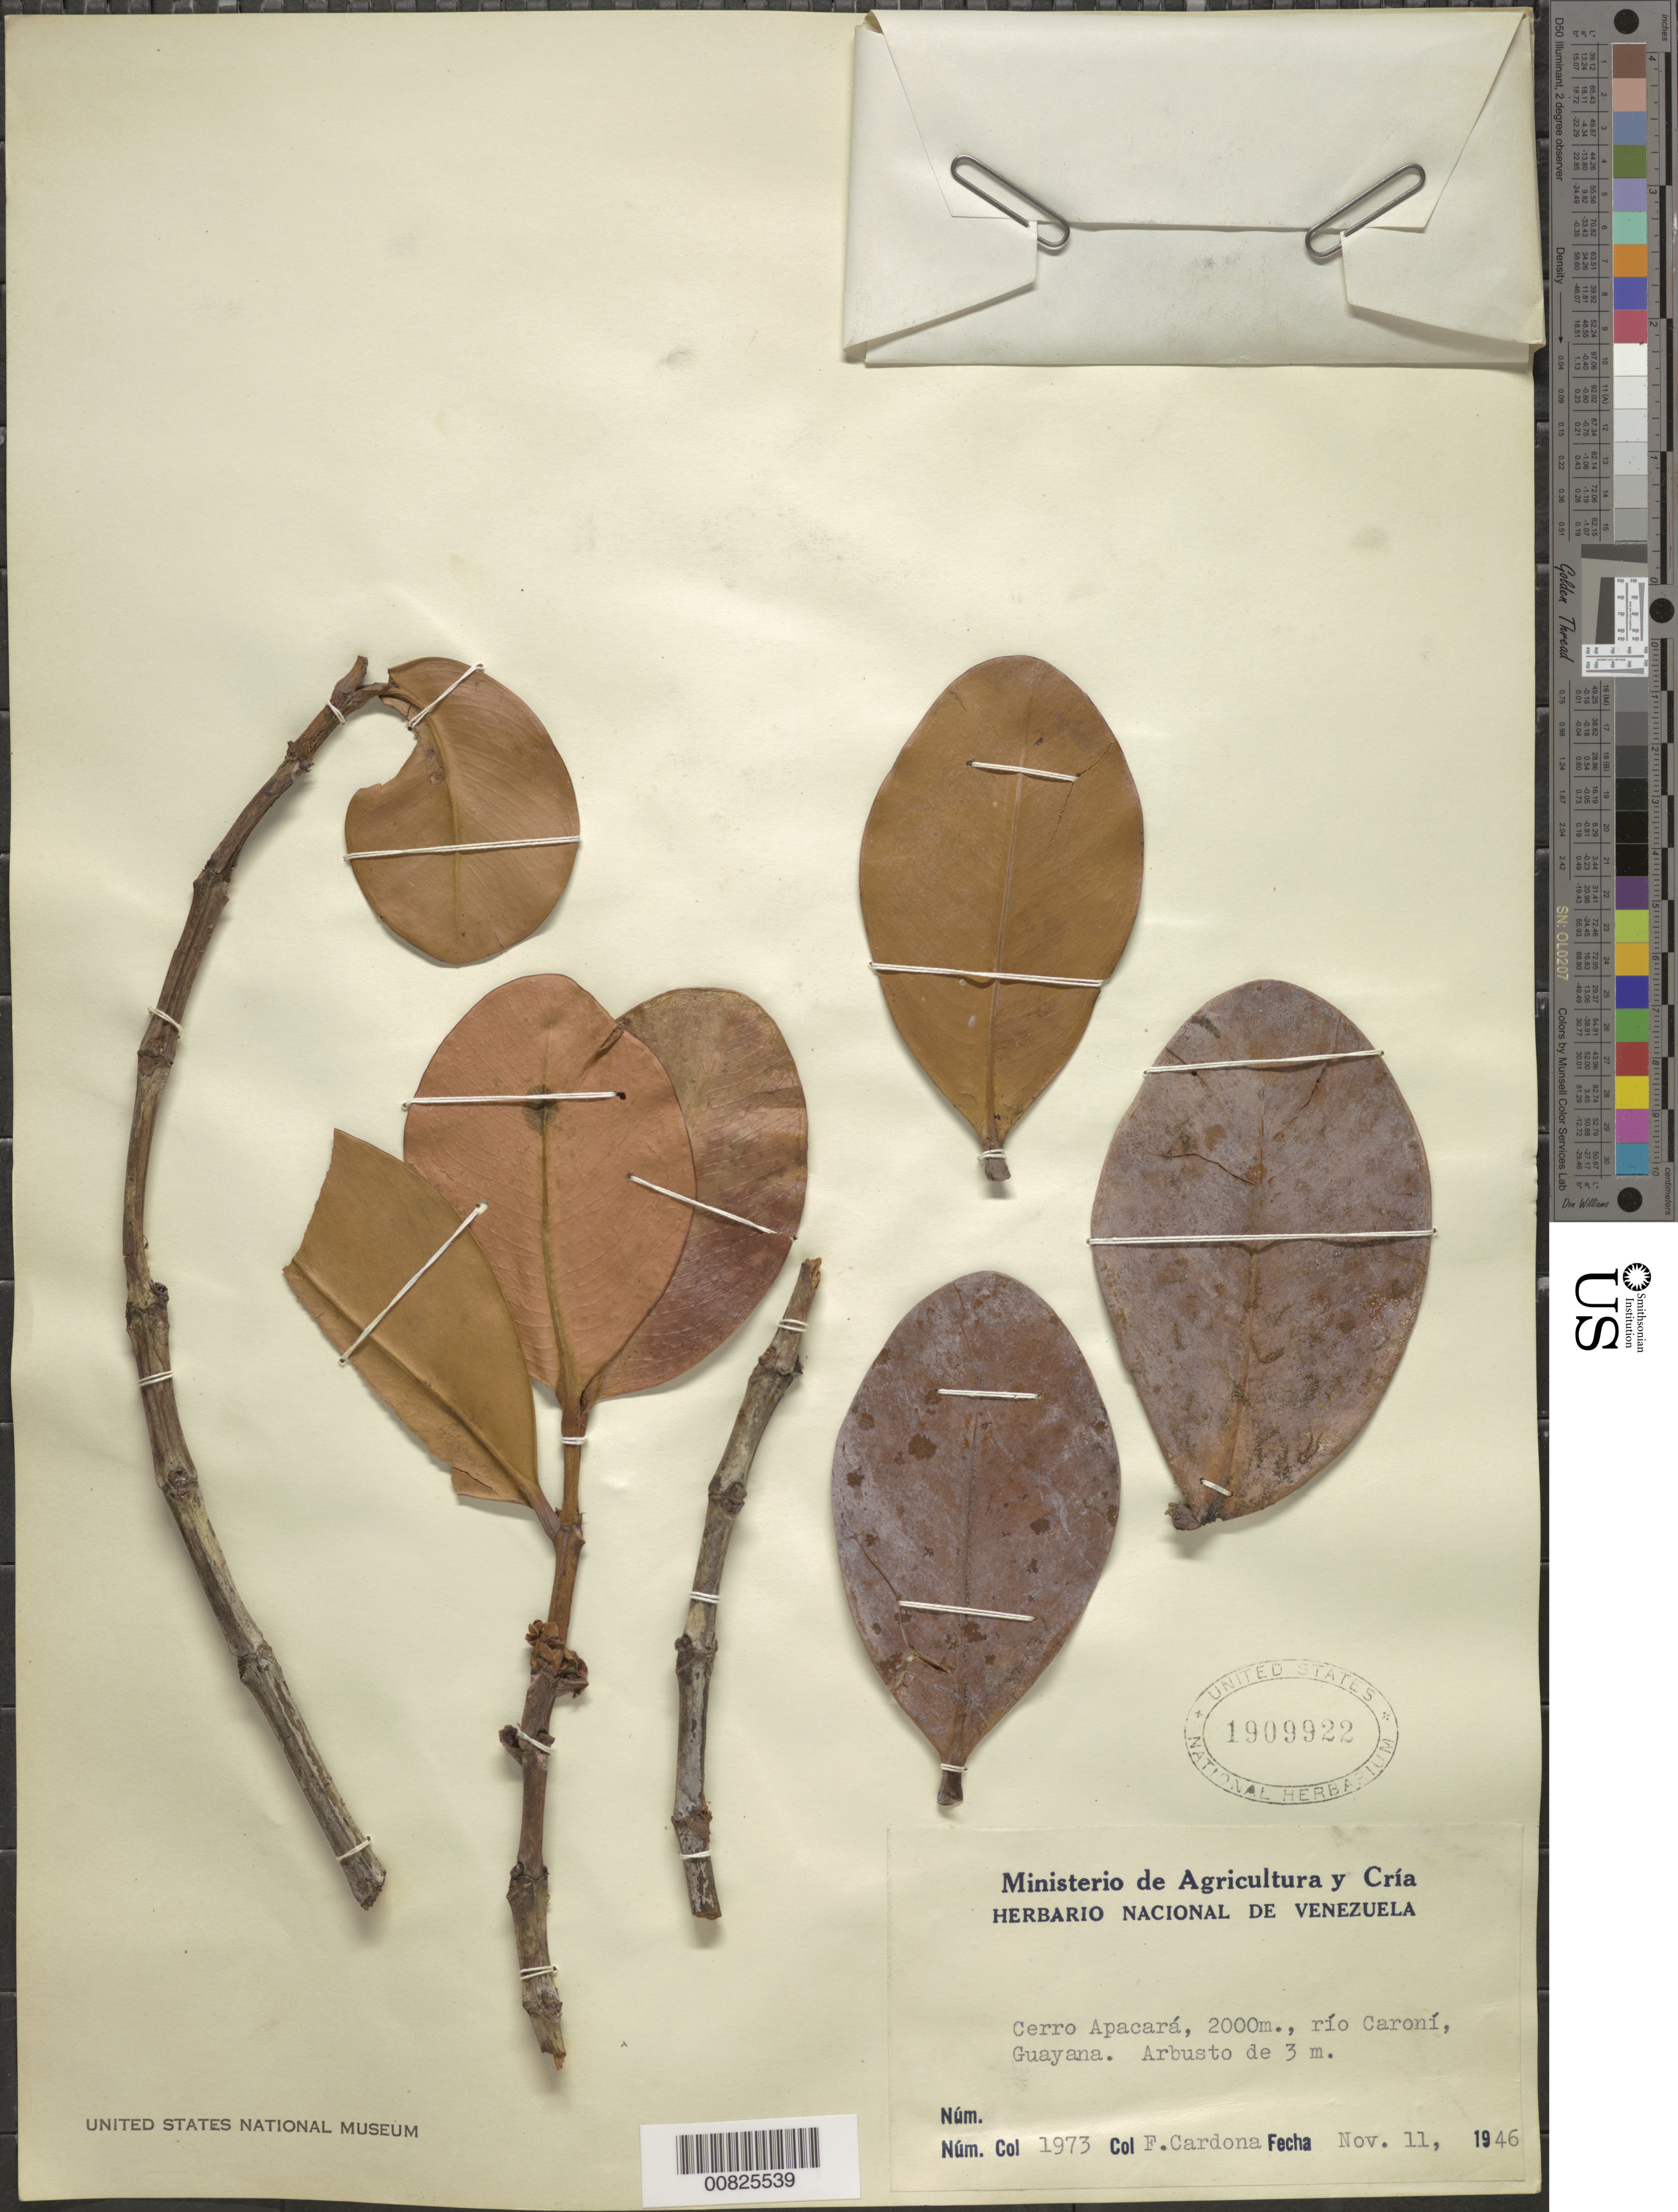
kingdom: Plantae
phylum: Tracheophyta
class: Magnoliopsida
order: Malpighiales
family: Clusiaceae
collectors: F. Cardona Puig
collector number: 1973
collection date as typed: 11-Nov-46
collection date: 1946-11-11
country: Venezuela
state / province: Bolívar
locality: Cerro Apacará, Río Caroní, Guayana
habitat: Cumbre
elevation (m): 2000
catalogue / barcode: US 1909922